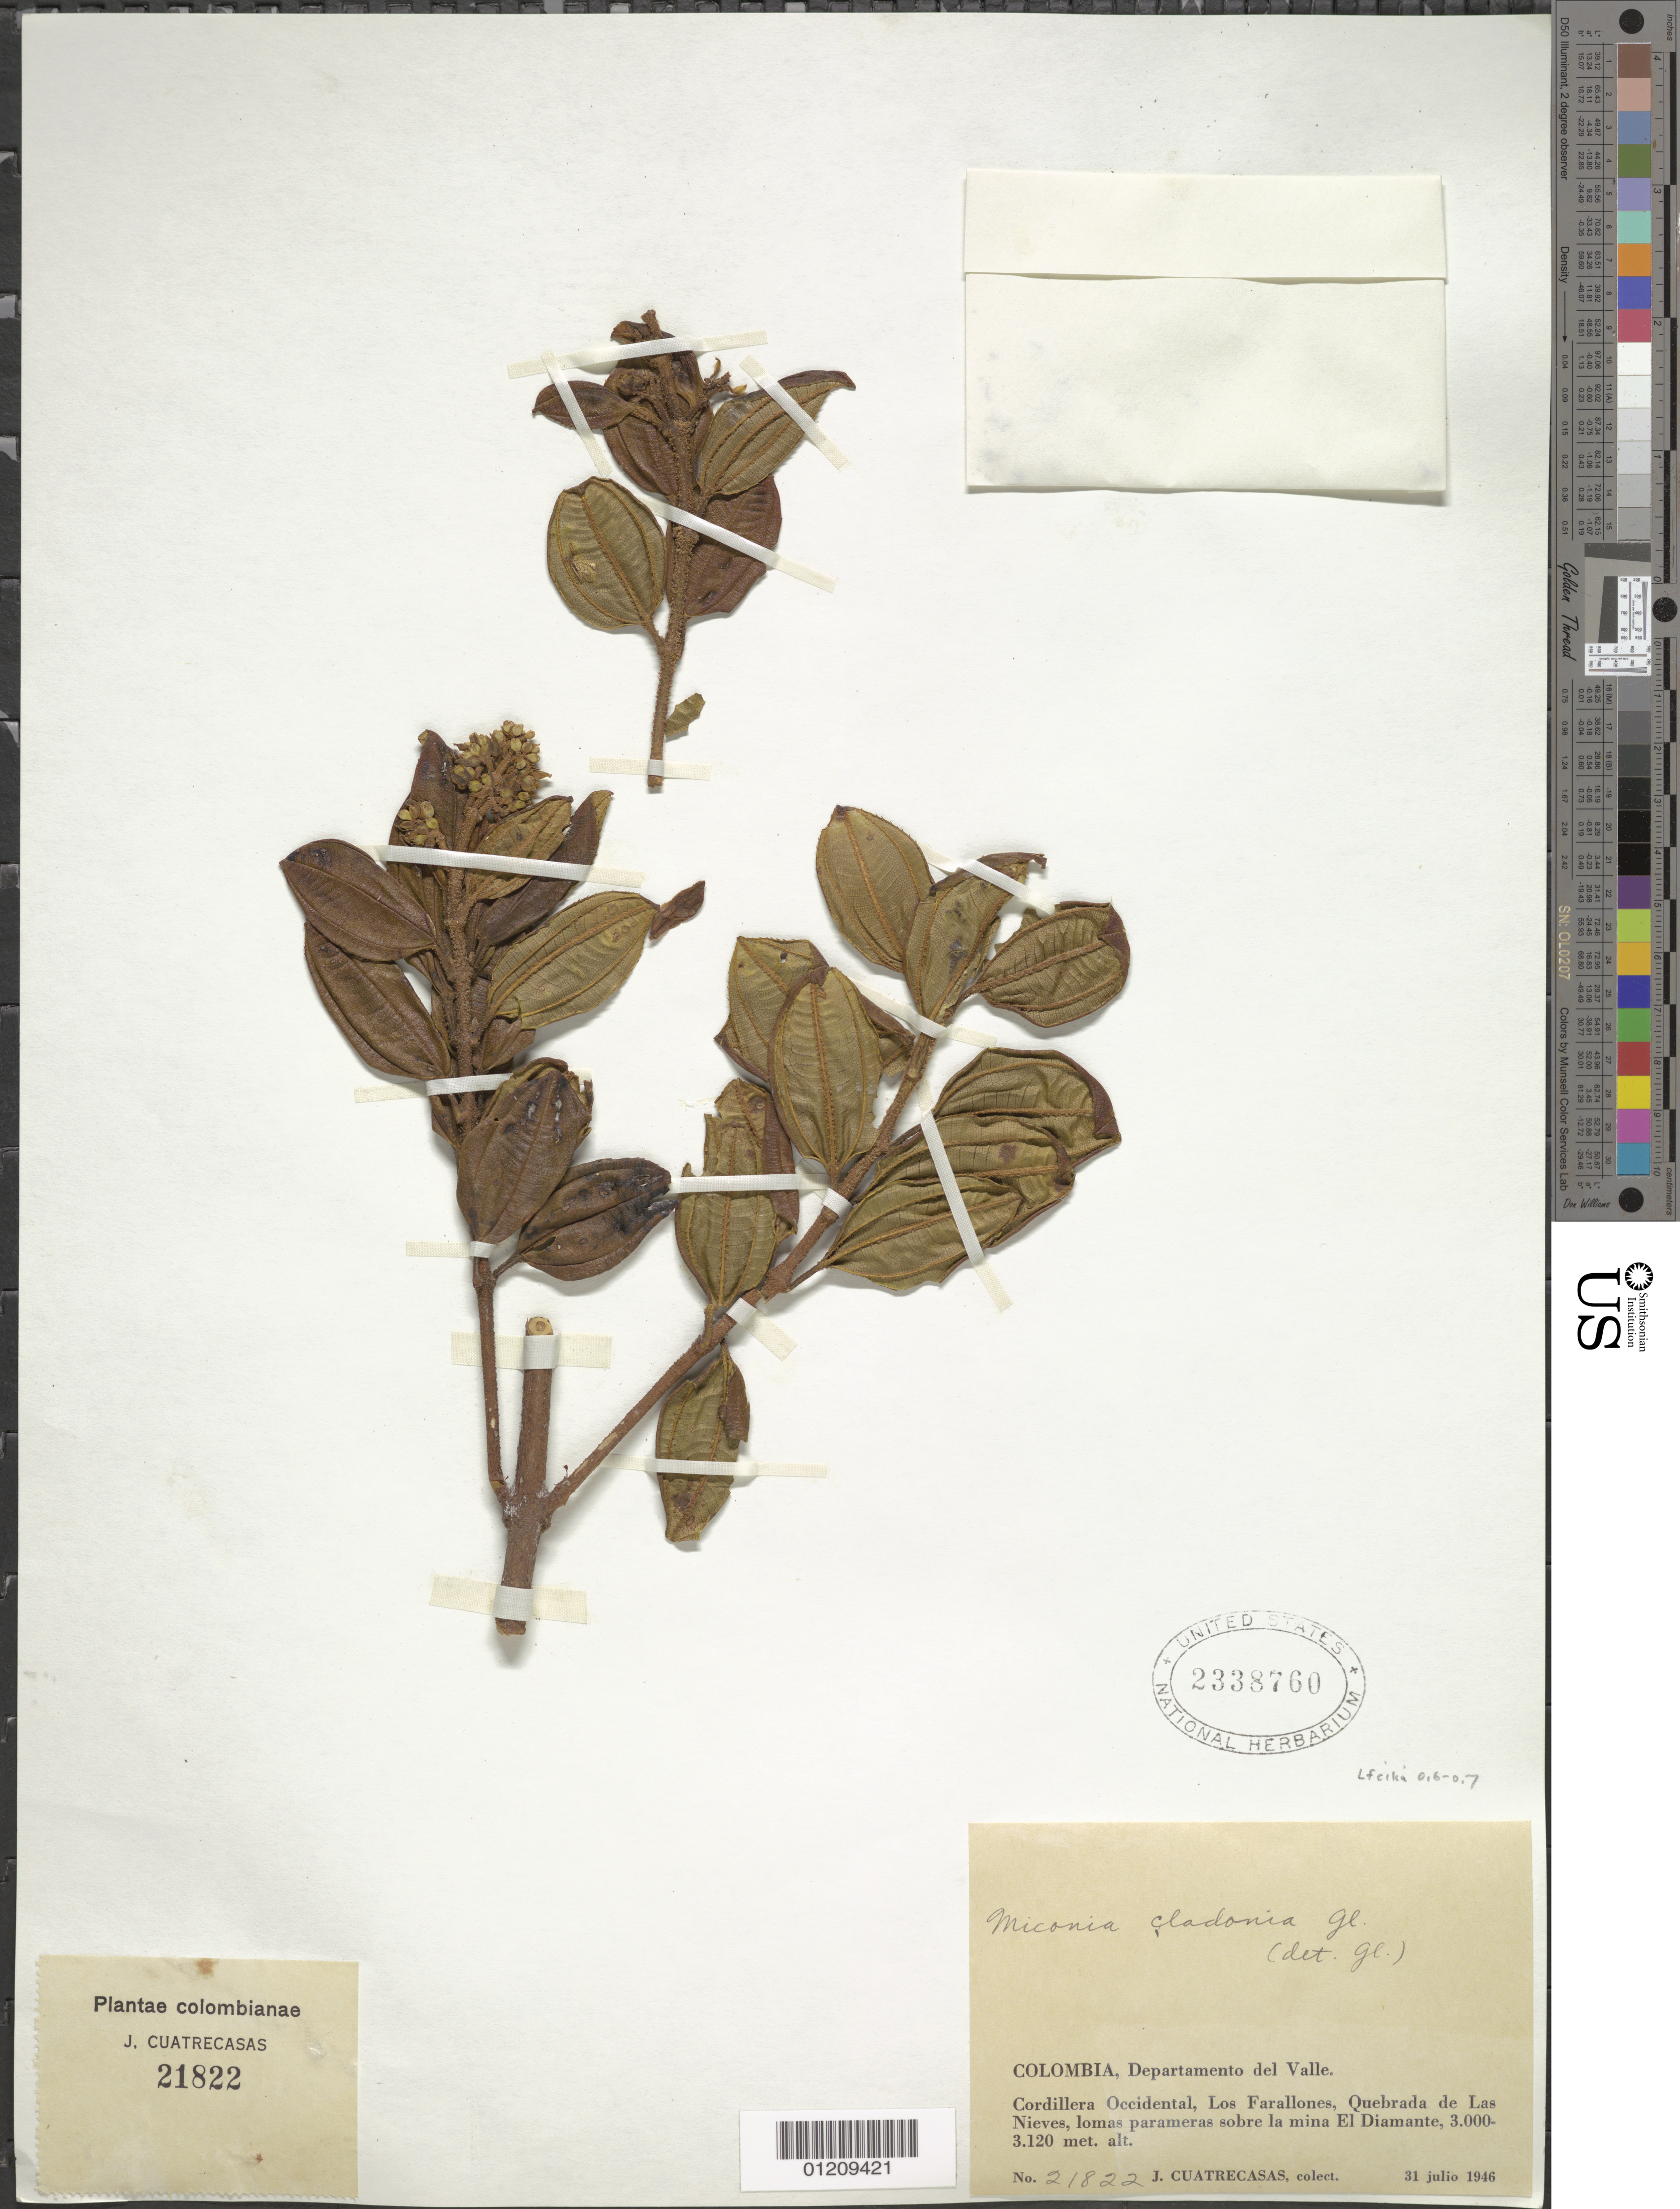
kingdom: Plantae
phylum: Tracheophyta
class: Magnoliopsida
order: Myrtales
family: Melastomataceae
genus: Miconia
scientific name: Miconia cladonia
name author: Gleason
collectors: J. Cuatrecasas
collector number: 21822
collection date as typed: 31 Jul 1946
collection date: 1946-07-31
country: Colombia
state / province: Valle del Cauca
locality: Cordillera Occidental, Los Farallones, Quebrada de Las Nieves, Lomas Parameras Sobre La Mina El Diamante.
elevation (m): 3000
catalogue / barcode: US 2338760